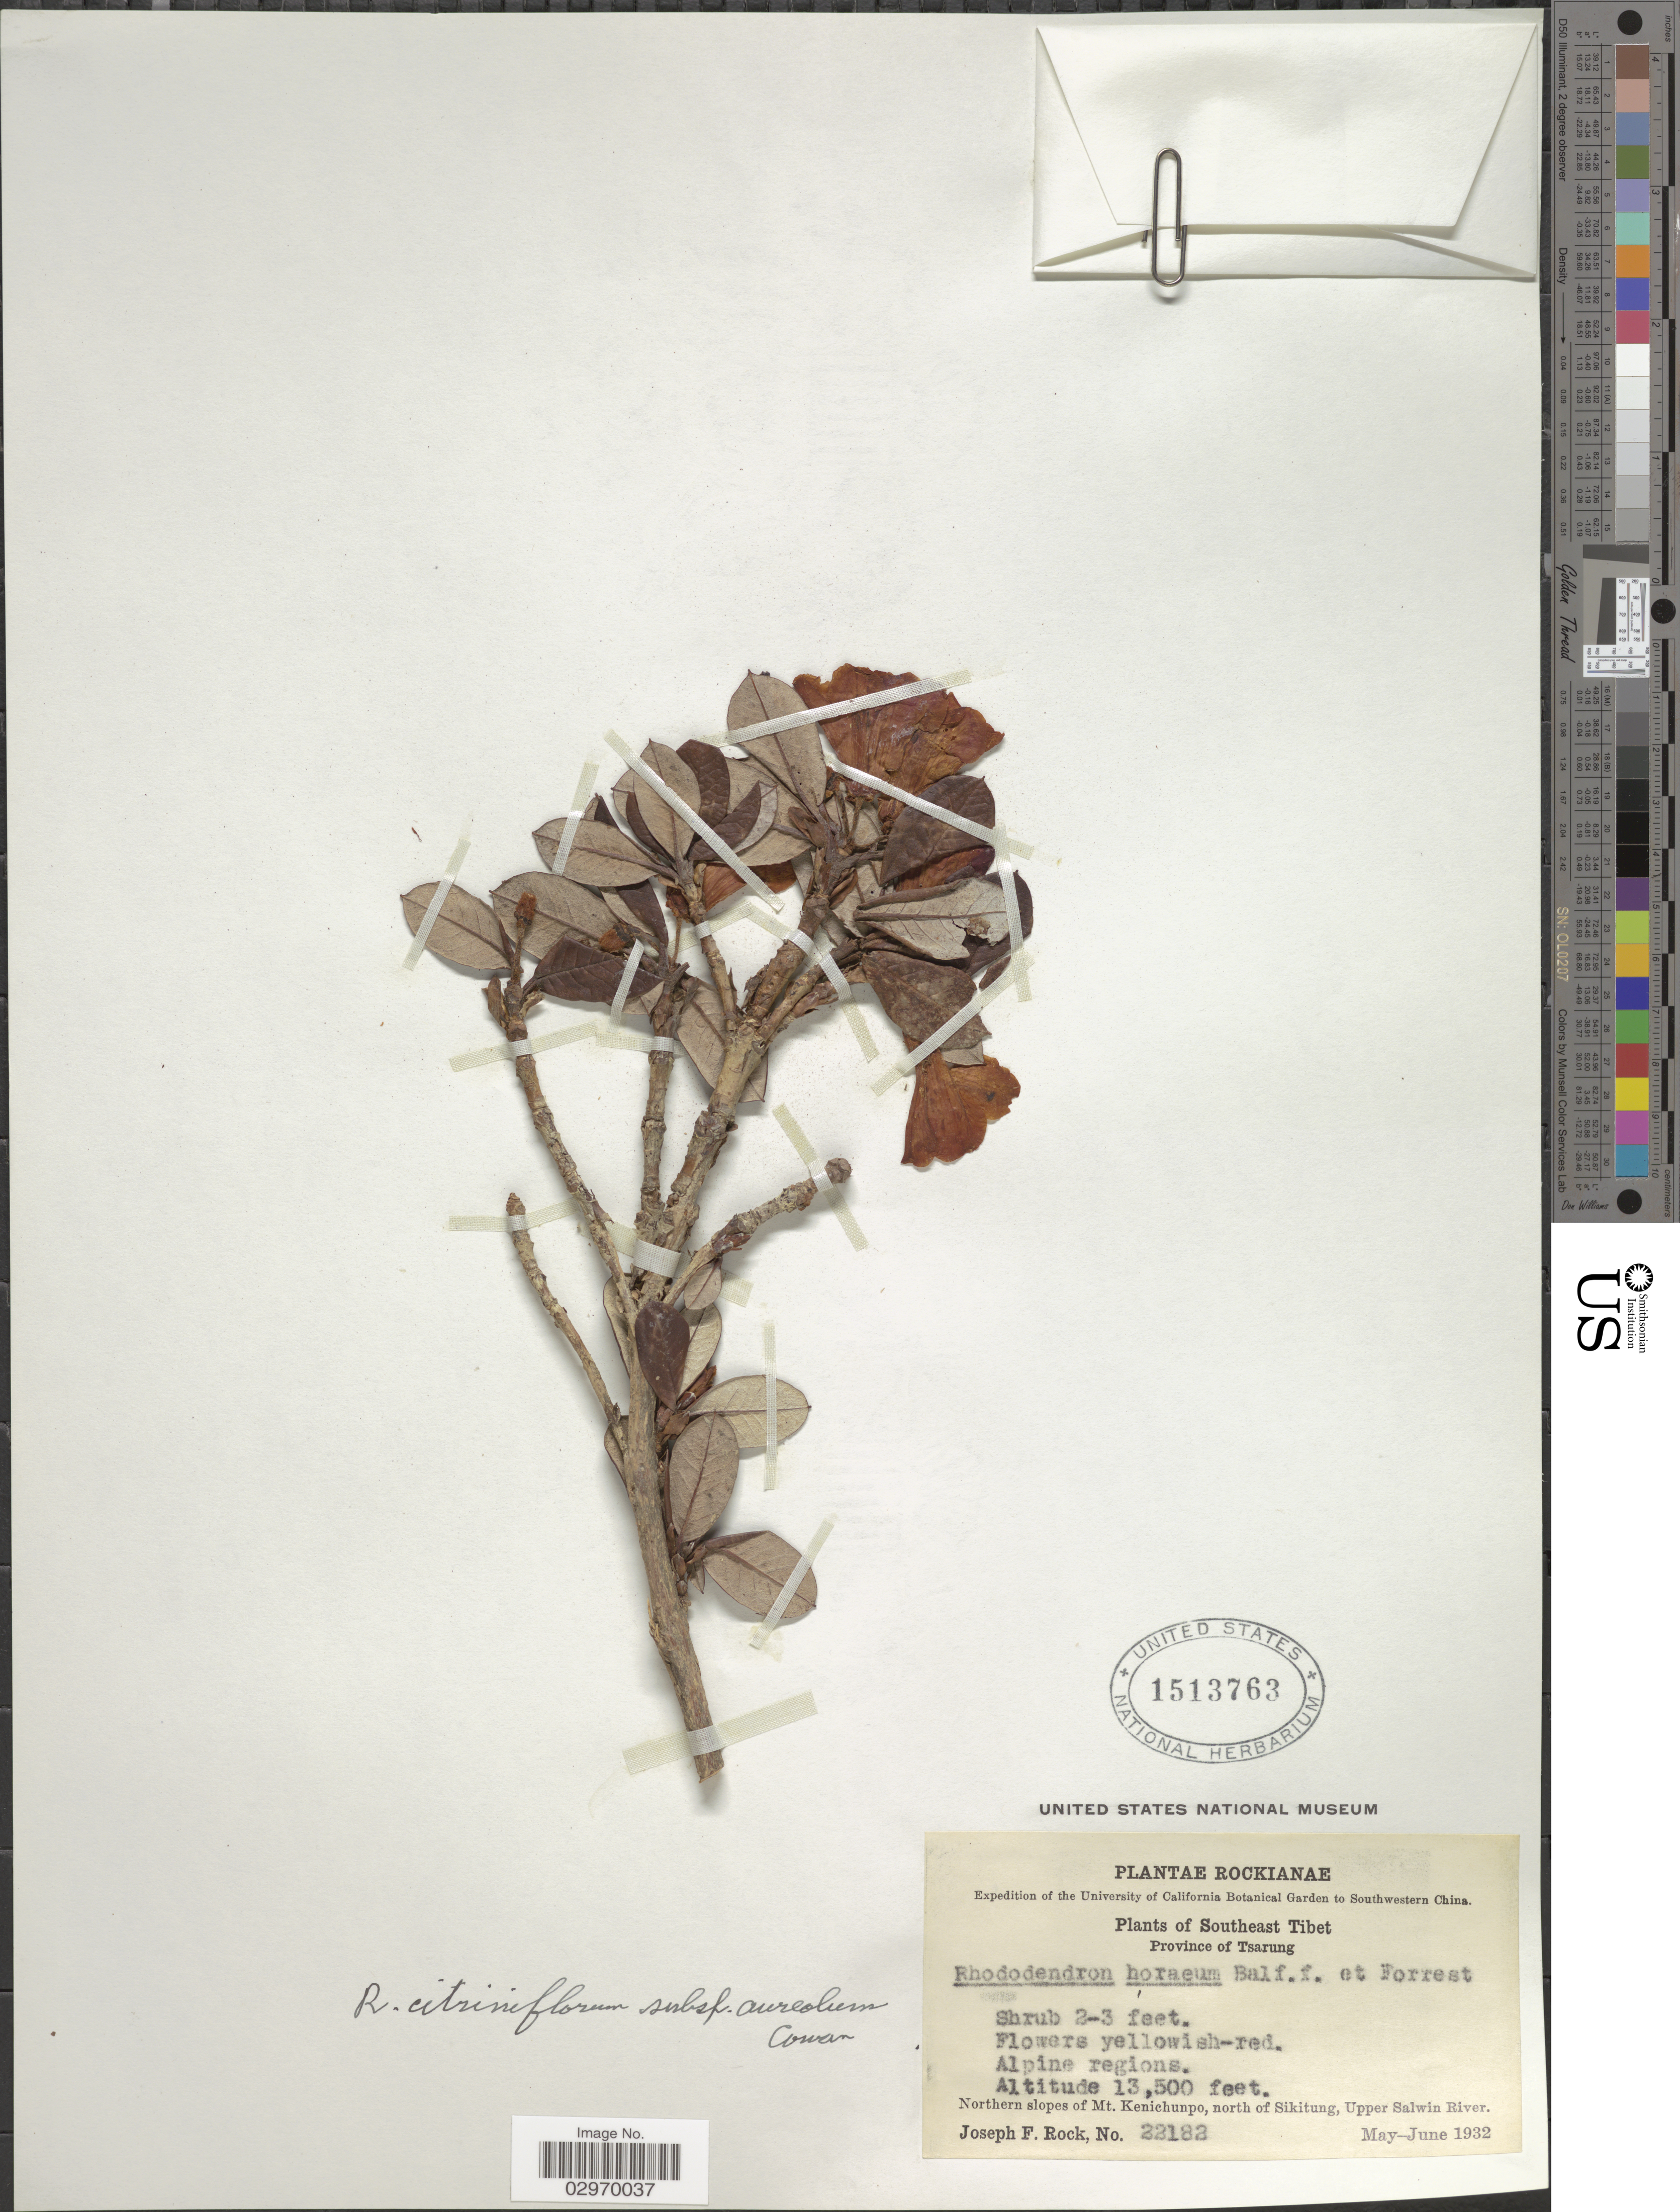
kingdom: Plantae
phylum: Tracheophyta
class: Magnoliopsida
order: Ericales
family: Ericaceae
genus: Rhododendron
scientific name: Rhododendron citriniflorum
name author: Balf. f. & Forrest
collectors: J. F. Rock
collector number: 22182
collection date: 1932-05/1932-06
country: China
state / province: Xizang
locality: Southwestern China. Southeast Tibet. Province of Tsarung. Alpine regions. Northern slopes of Mt. Kenichunpo, north of Sikitung, Upper Salwin River.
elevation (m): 4115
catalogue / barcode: US 1513763